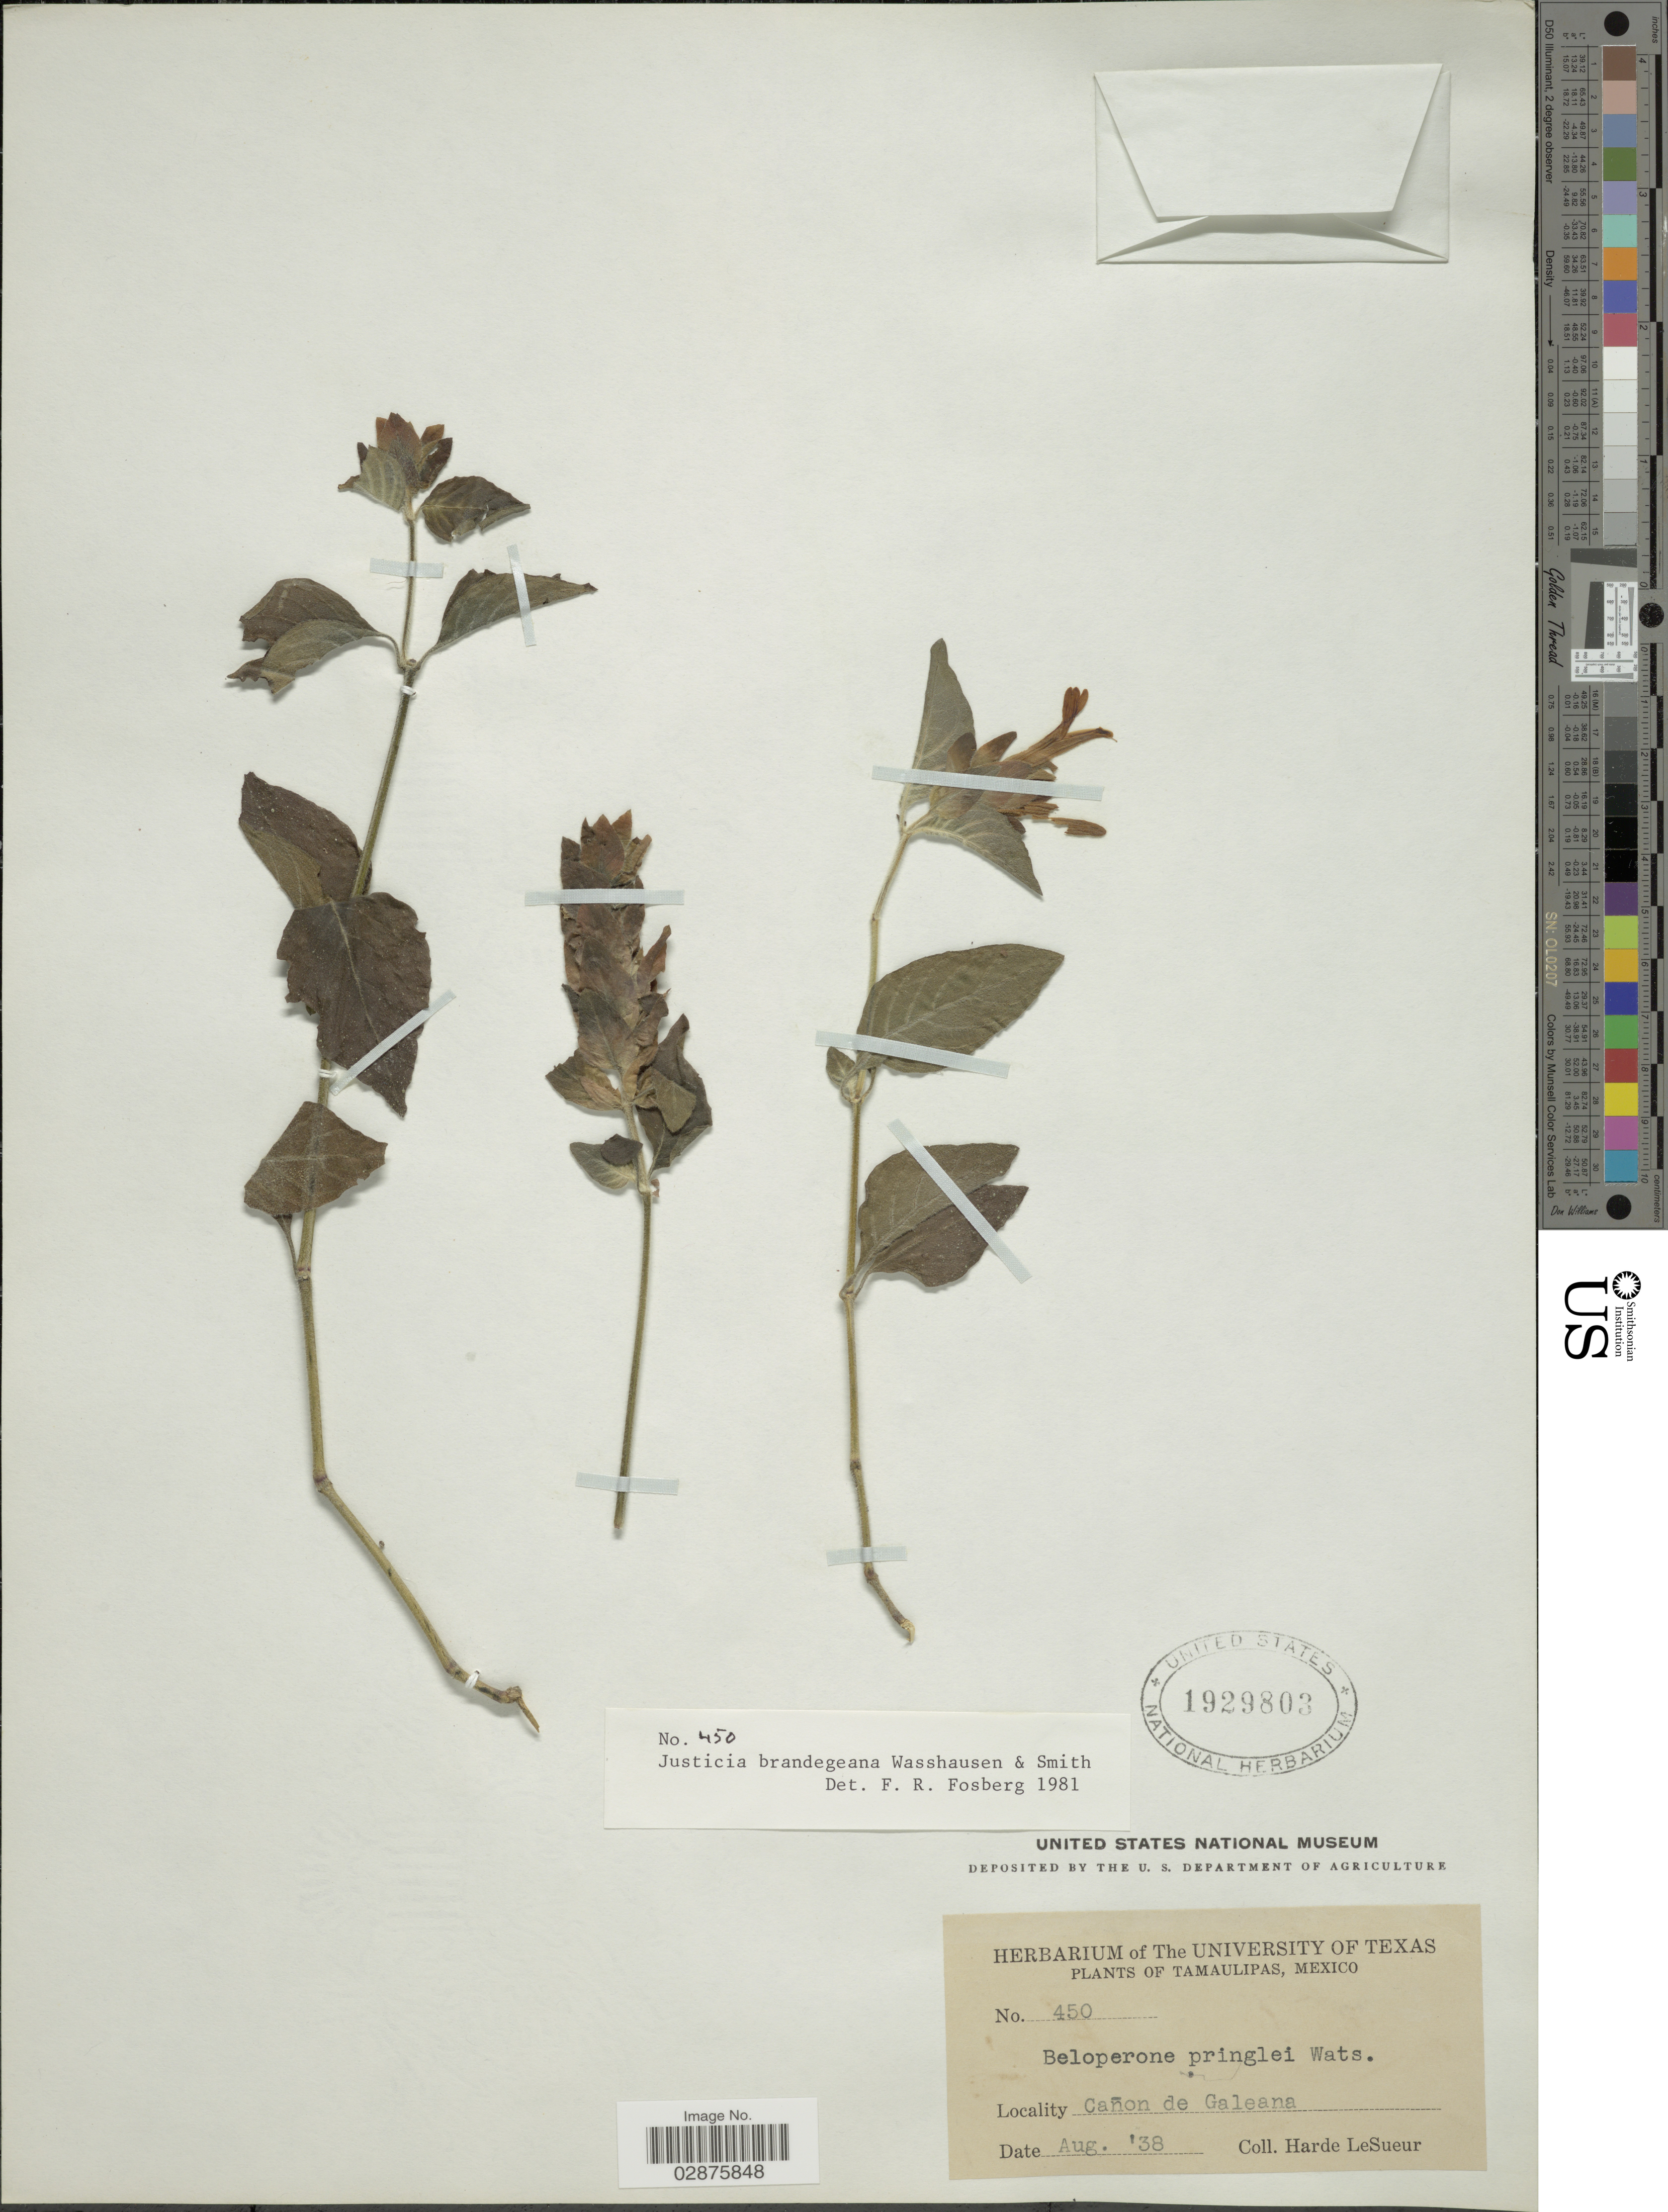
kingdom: Plantae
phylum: Tracheophyta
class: Magnoliopsida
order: Lamiales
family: Acanthaceae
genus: Justicia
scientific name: Justicia brandegeana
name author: Wassh. & L.B. Sm.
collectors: H. LeSueur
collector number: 450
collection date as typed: Transcribed d/m/y: /8/38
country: Mexico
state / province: Tamaulipas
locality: Cañon de Galeana.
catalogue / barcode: US 1929803